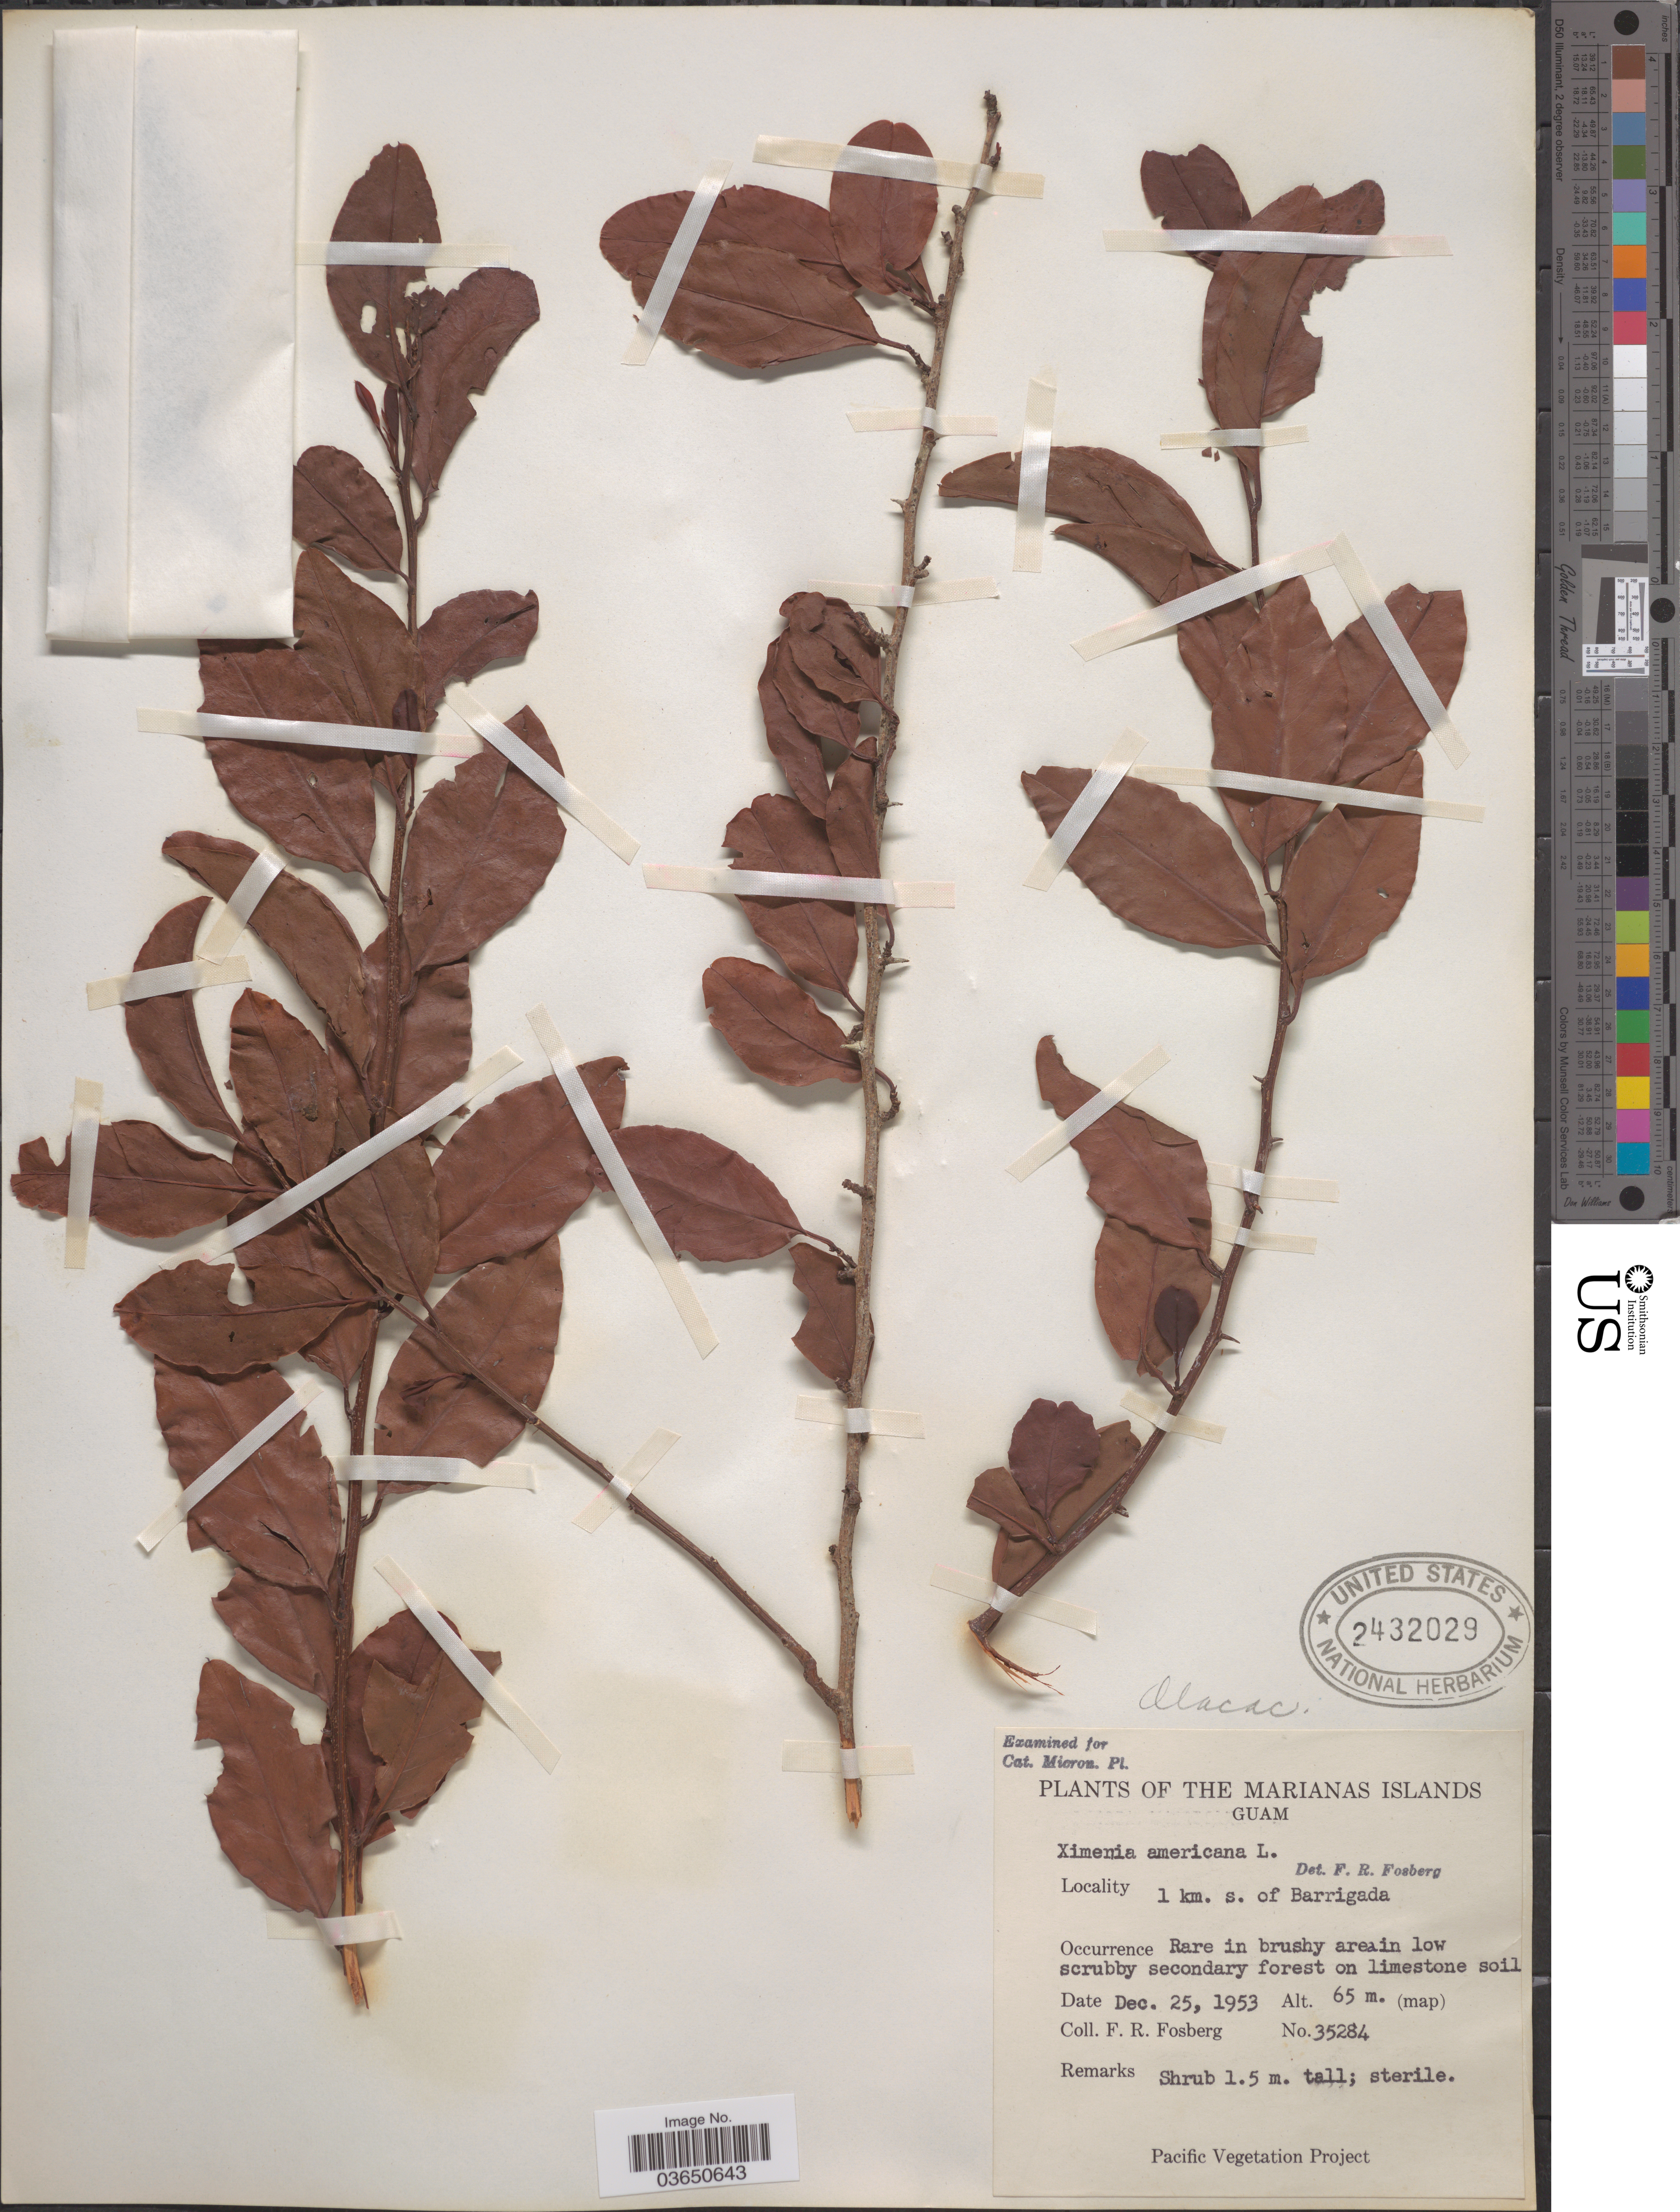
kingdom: Plantae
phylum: Tracheophyta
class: Magnoliopsida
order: Santalales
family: Ximeniaceae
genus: Ximenia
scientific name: Ximenia americana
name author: L.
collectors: F. R. Fosberg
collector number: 35284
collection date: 1953-12-25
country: Guam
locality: The Marianas Islands. 1 km. s. of Barrigada.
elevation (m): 65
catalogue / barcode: US 2432029